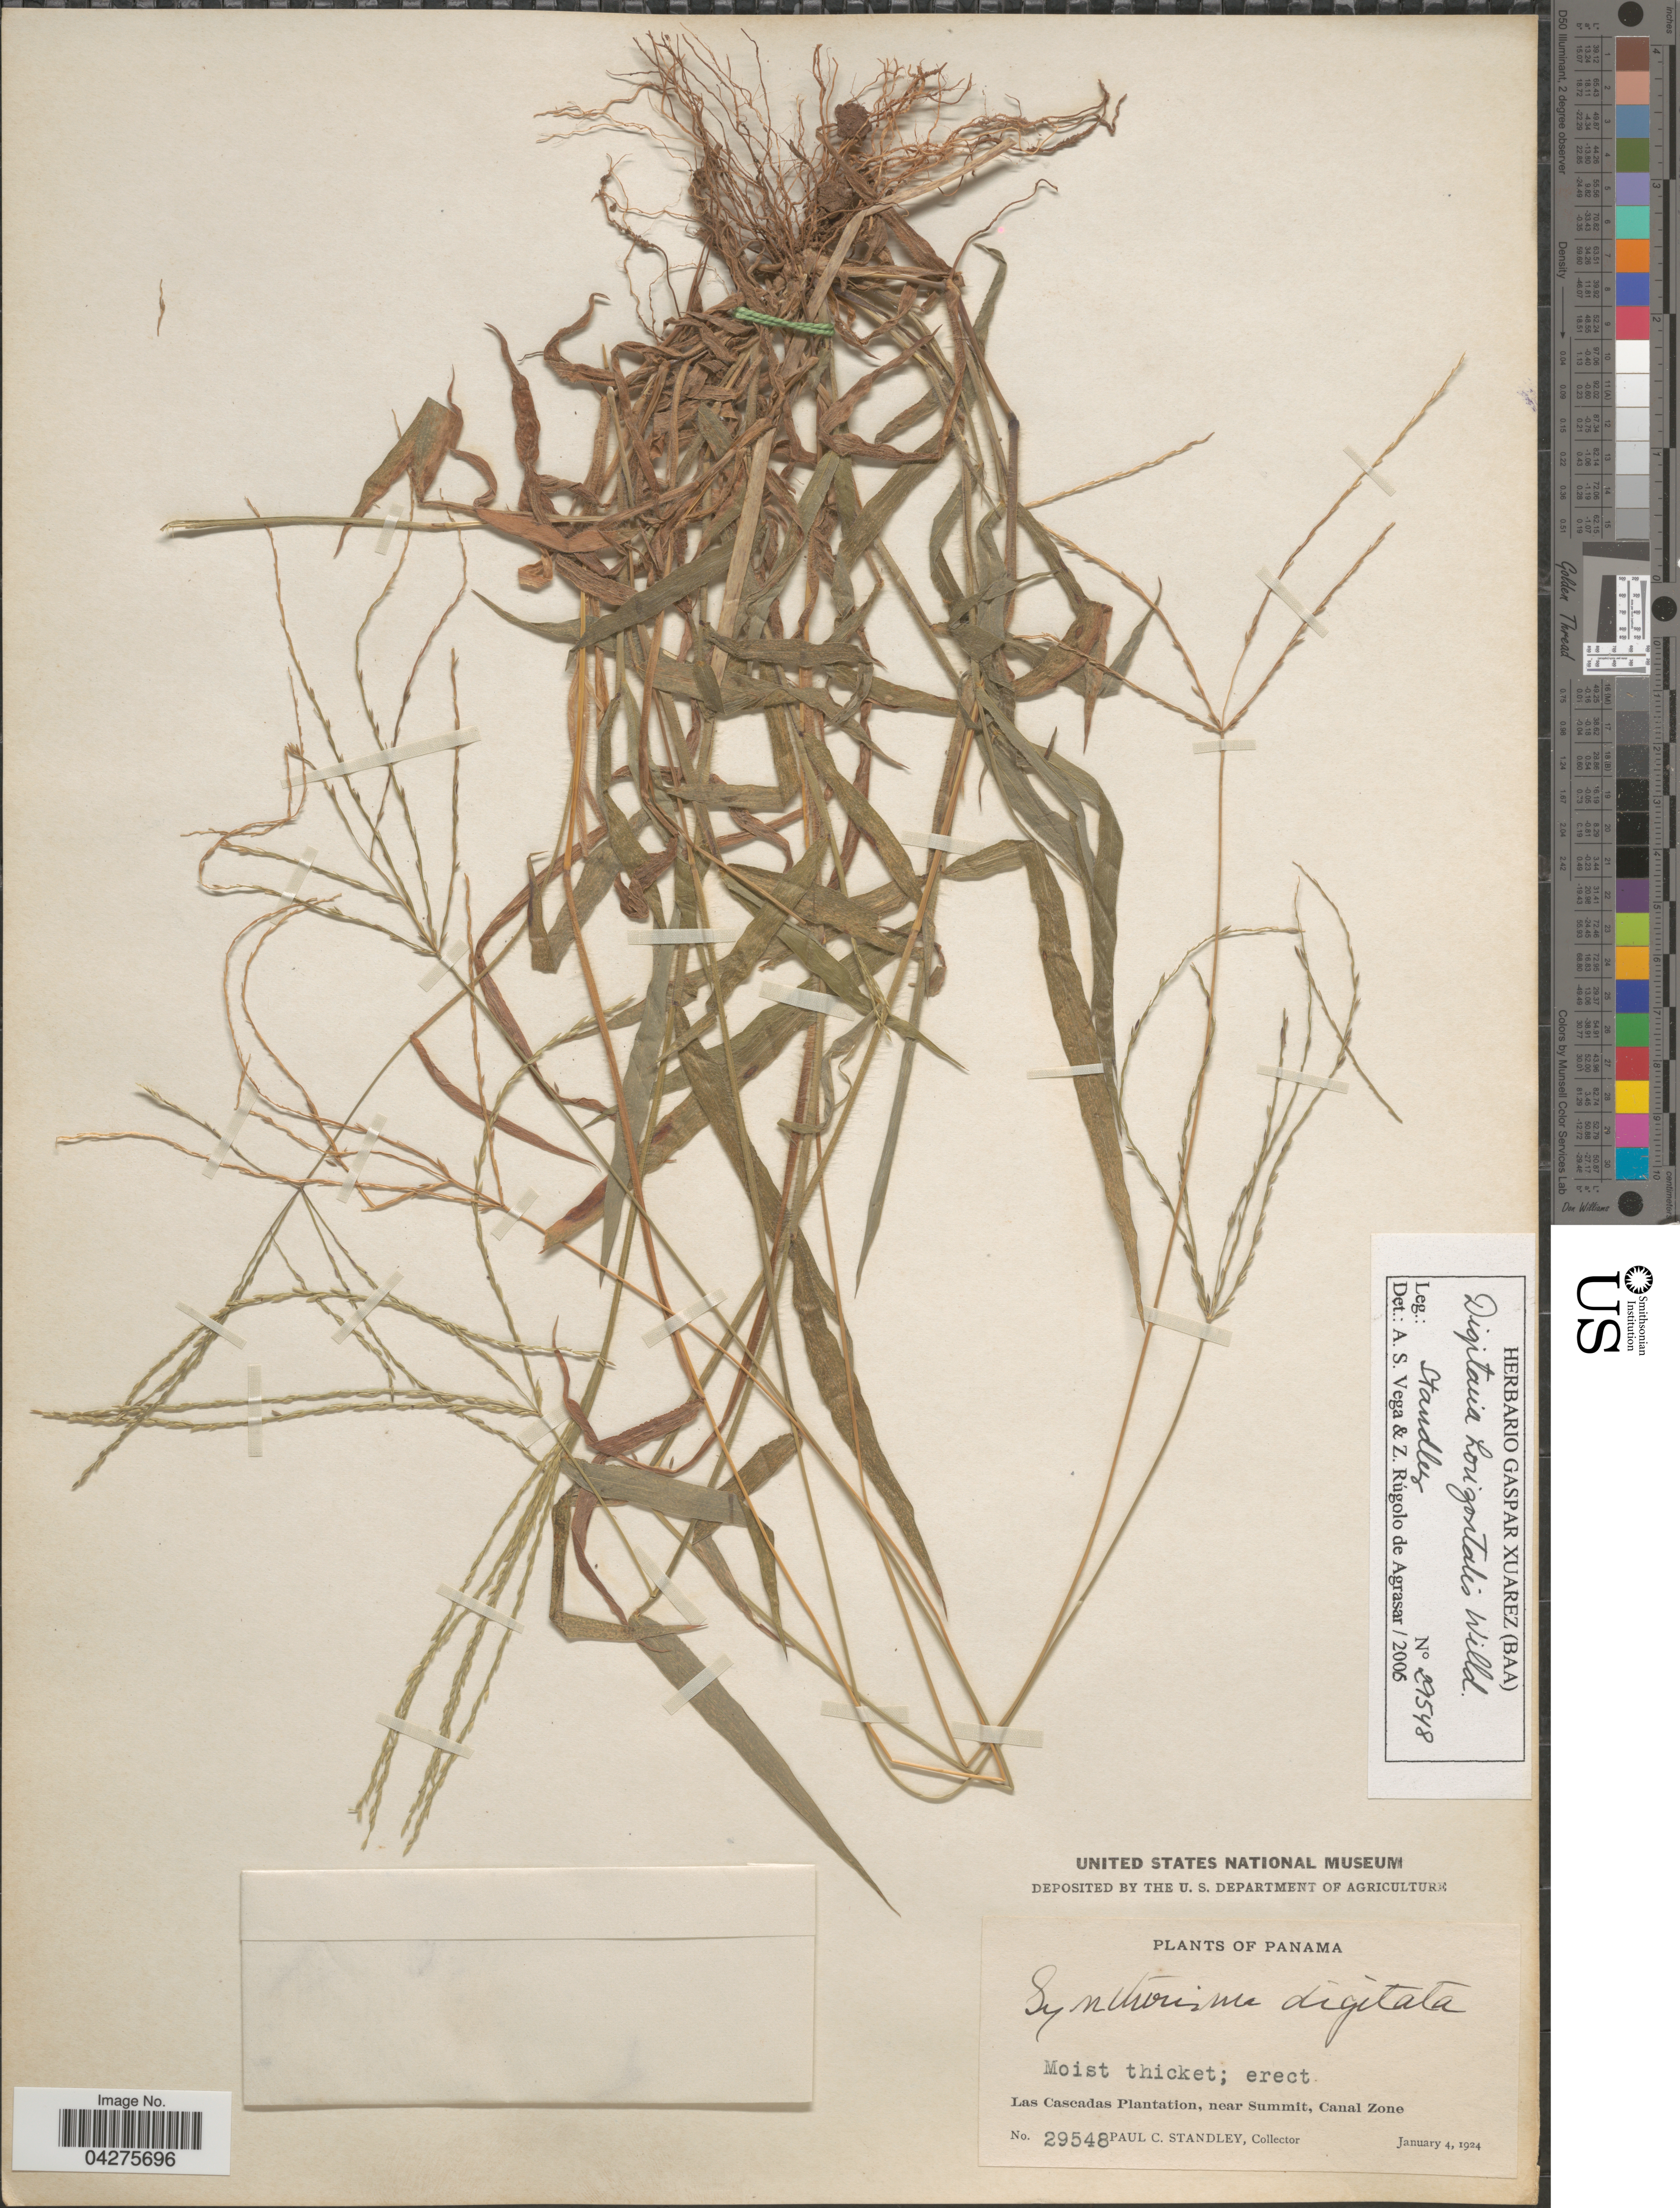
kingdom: Plantae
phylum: Tracheophyta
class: Liliopsida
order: Poales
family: Poaceae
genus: Digitaria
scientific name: Digitaria horizontalis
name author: Willd.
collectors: P. C. Standley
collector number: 29548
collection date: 1924-01-04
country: Panama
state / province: Colón / Panamá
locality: Las Cascadas Plantation, near Summit, Canal Zone.